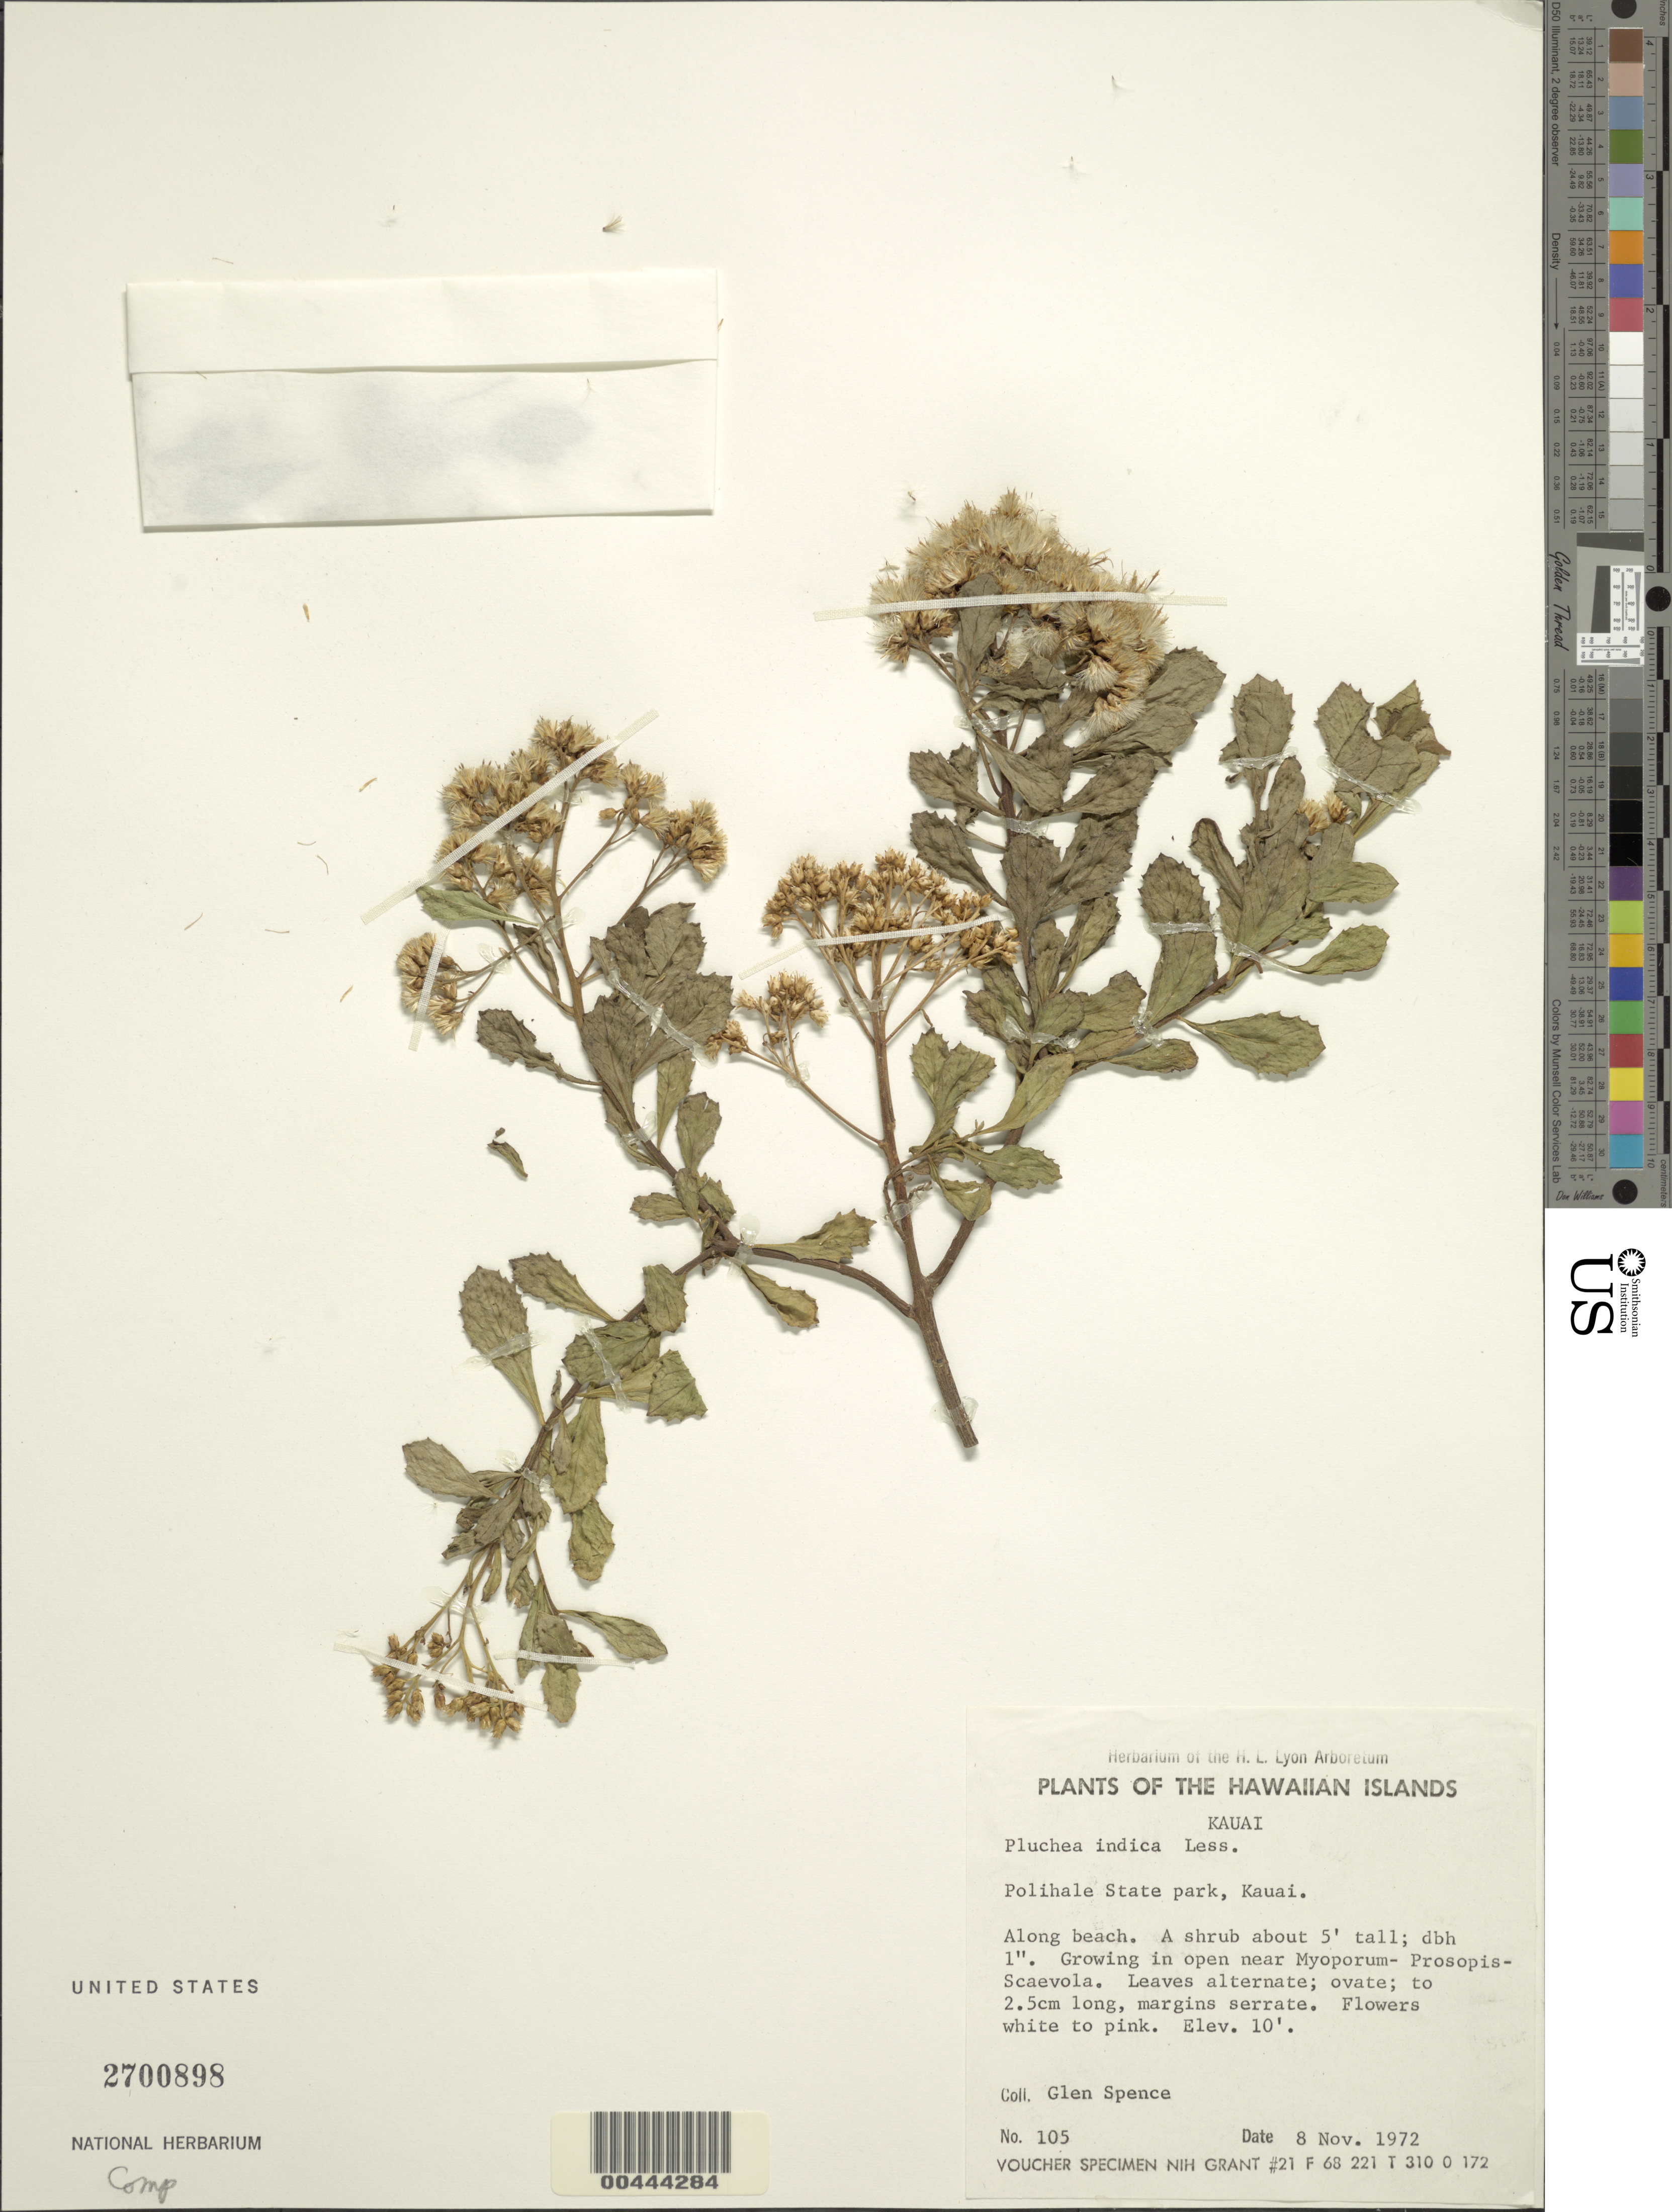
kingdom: Plantae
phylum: Tracheophyta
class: Magnoliopsida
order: Asterales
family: Asteraceae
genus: Pluchea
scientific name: Pluchea indica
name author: (L.) Less.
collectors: G. Spence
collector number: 105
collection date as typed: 8 Nov 1972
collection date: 1972-11-08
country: United States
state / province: Hawaii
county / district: Kauai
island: Kaua'i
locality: Polihale State Park, along beach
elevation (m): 3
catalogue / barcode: US 2700898